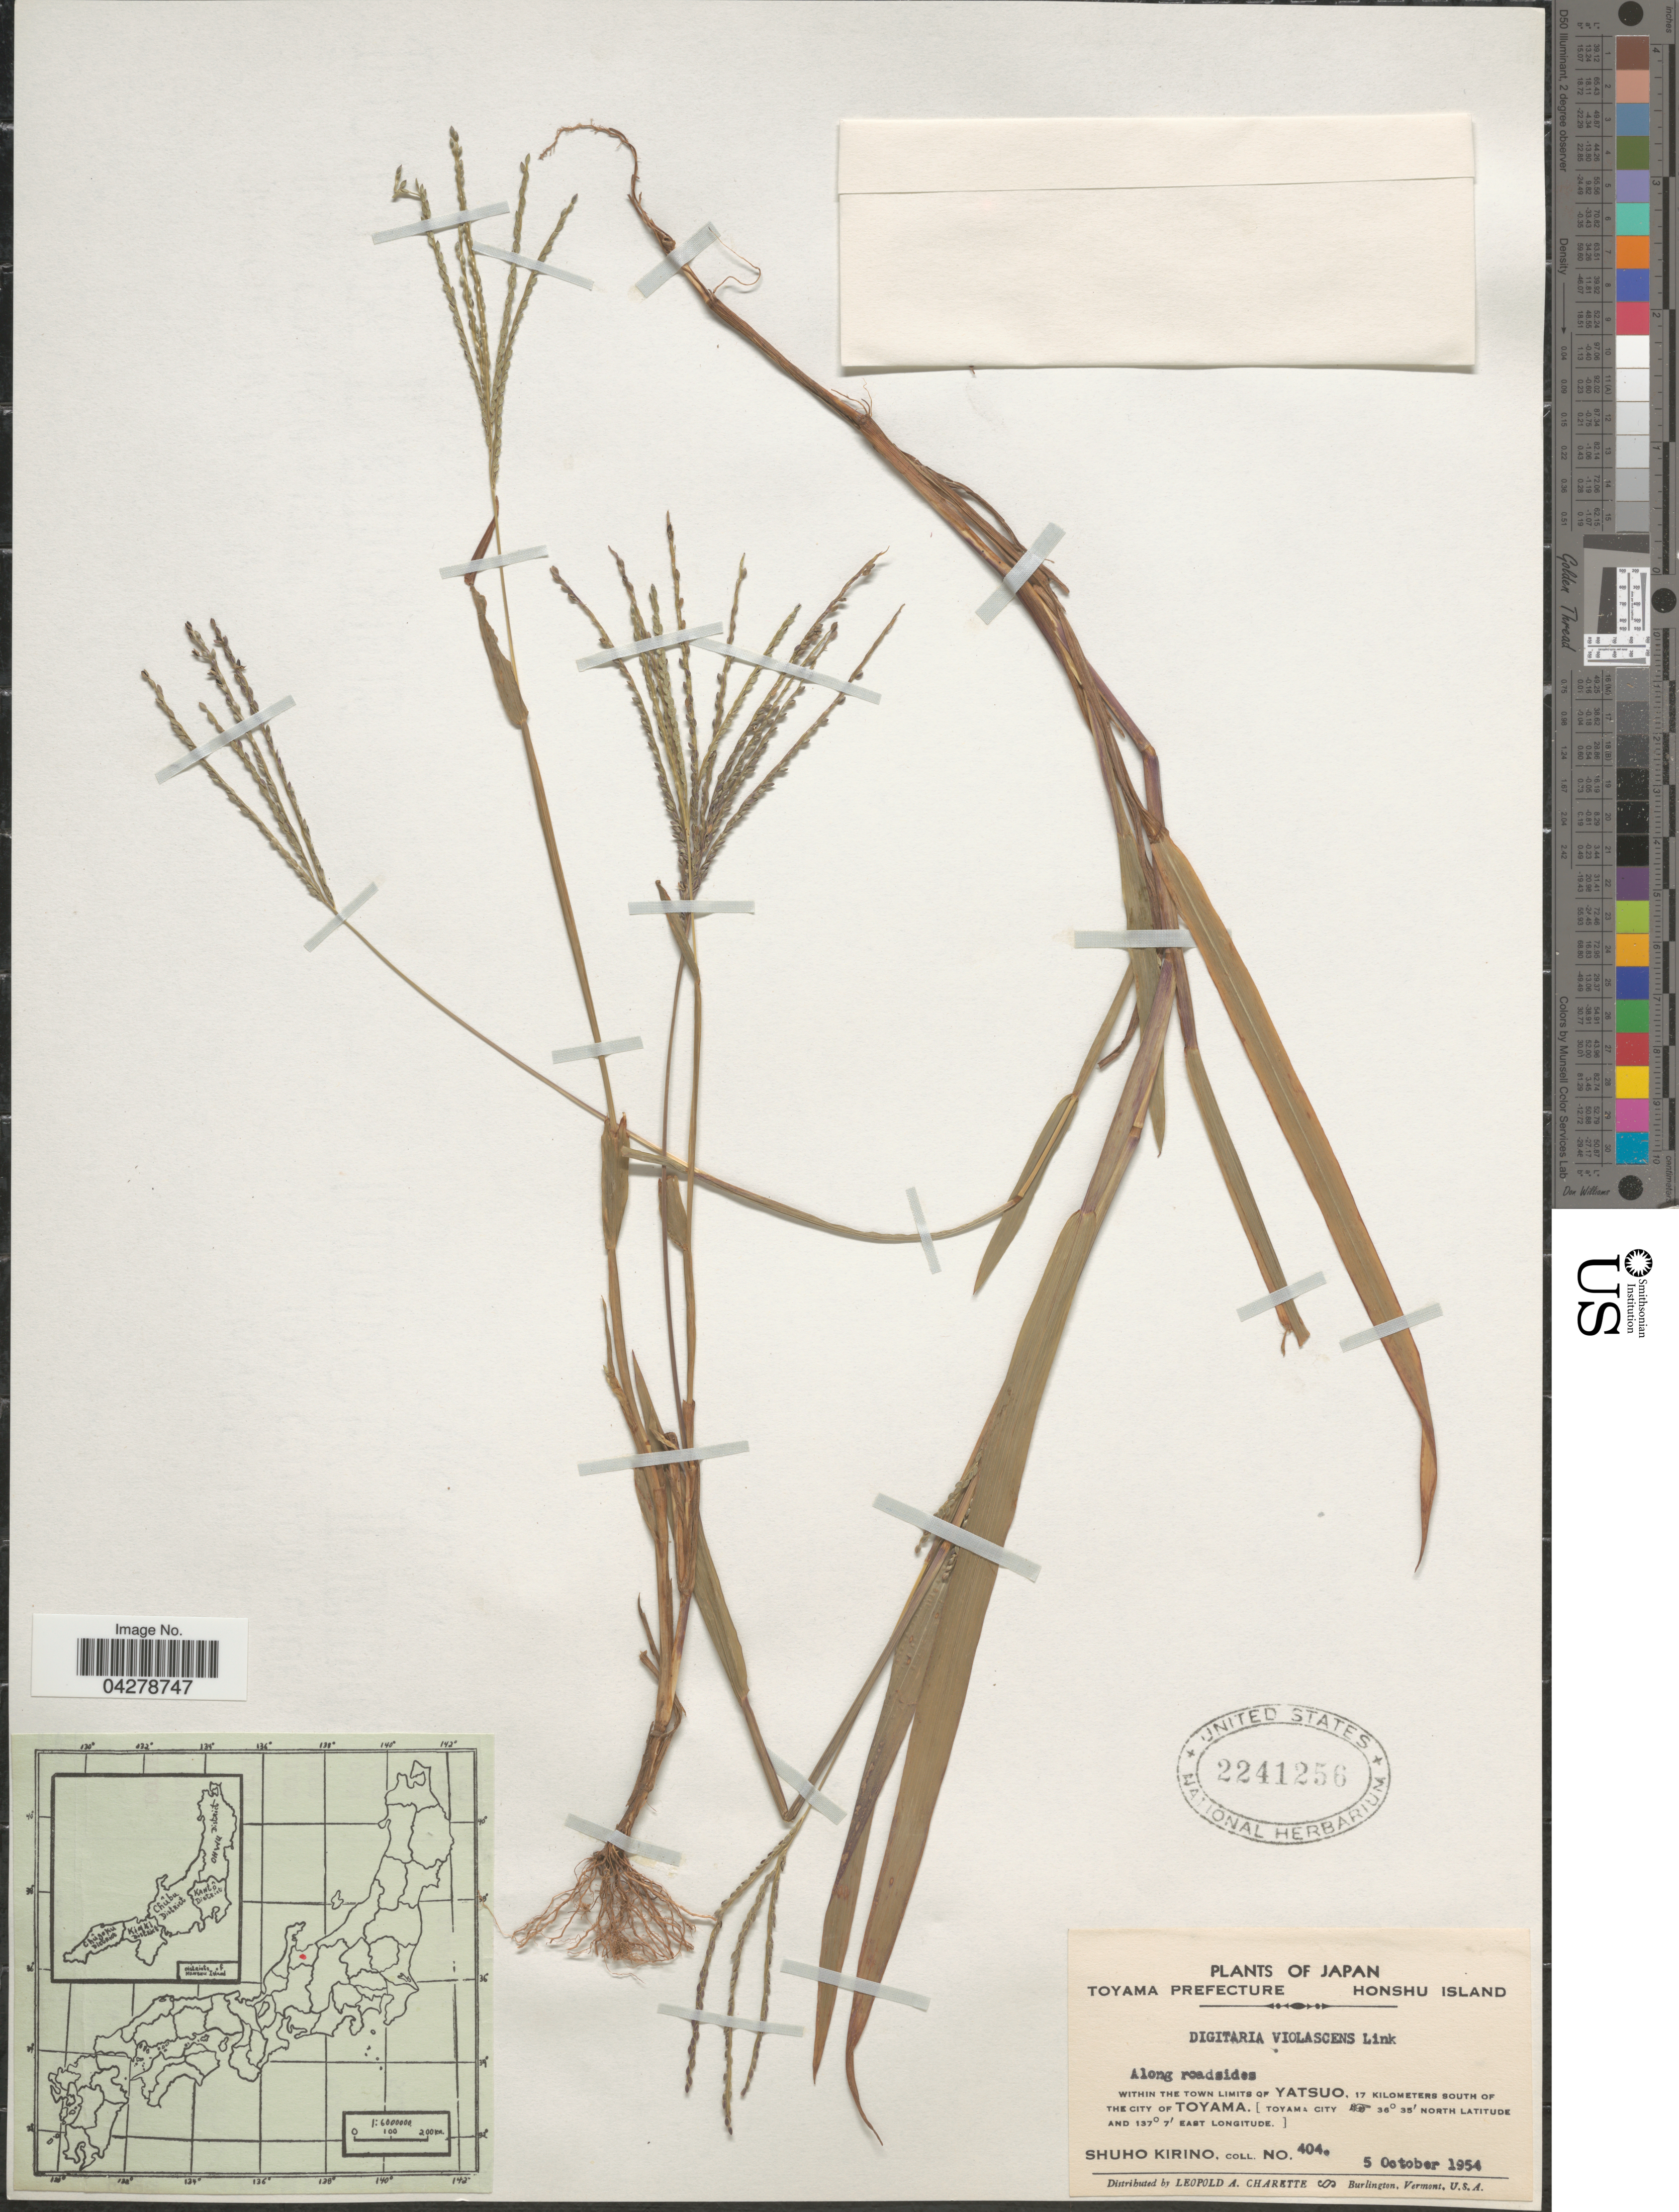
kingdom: Plantae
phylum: Tracheophyta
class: Liliopsida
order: Poales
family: Poaceae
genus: Digitaria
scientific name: Digitaria violascens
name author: Link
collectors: S. Kirino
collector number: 404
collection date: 1954-10-05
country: Japan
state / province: Toyama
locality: Toyama Prefecture. Honshu Island. Within The Town Limits Of Yatsuo, 17 Kilometers south of The City Of Toyama. [Toyama City].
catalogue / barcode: US 2241256